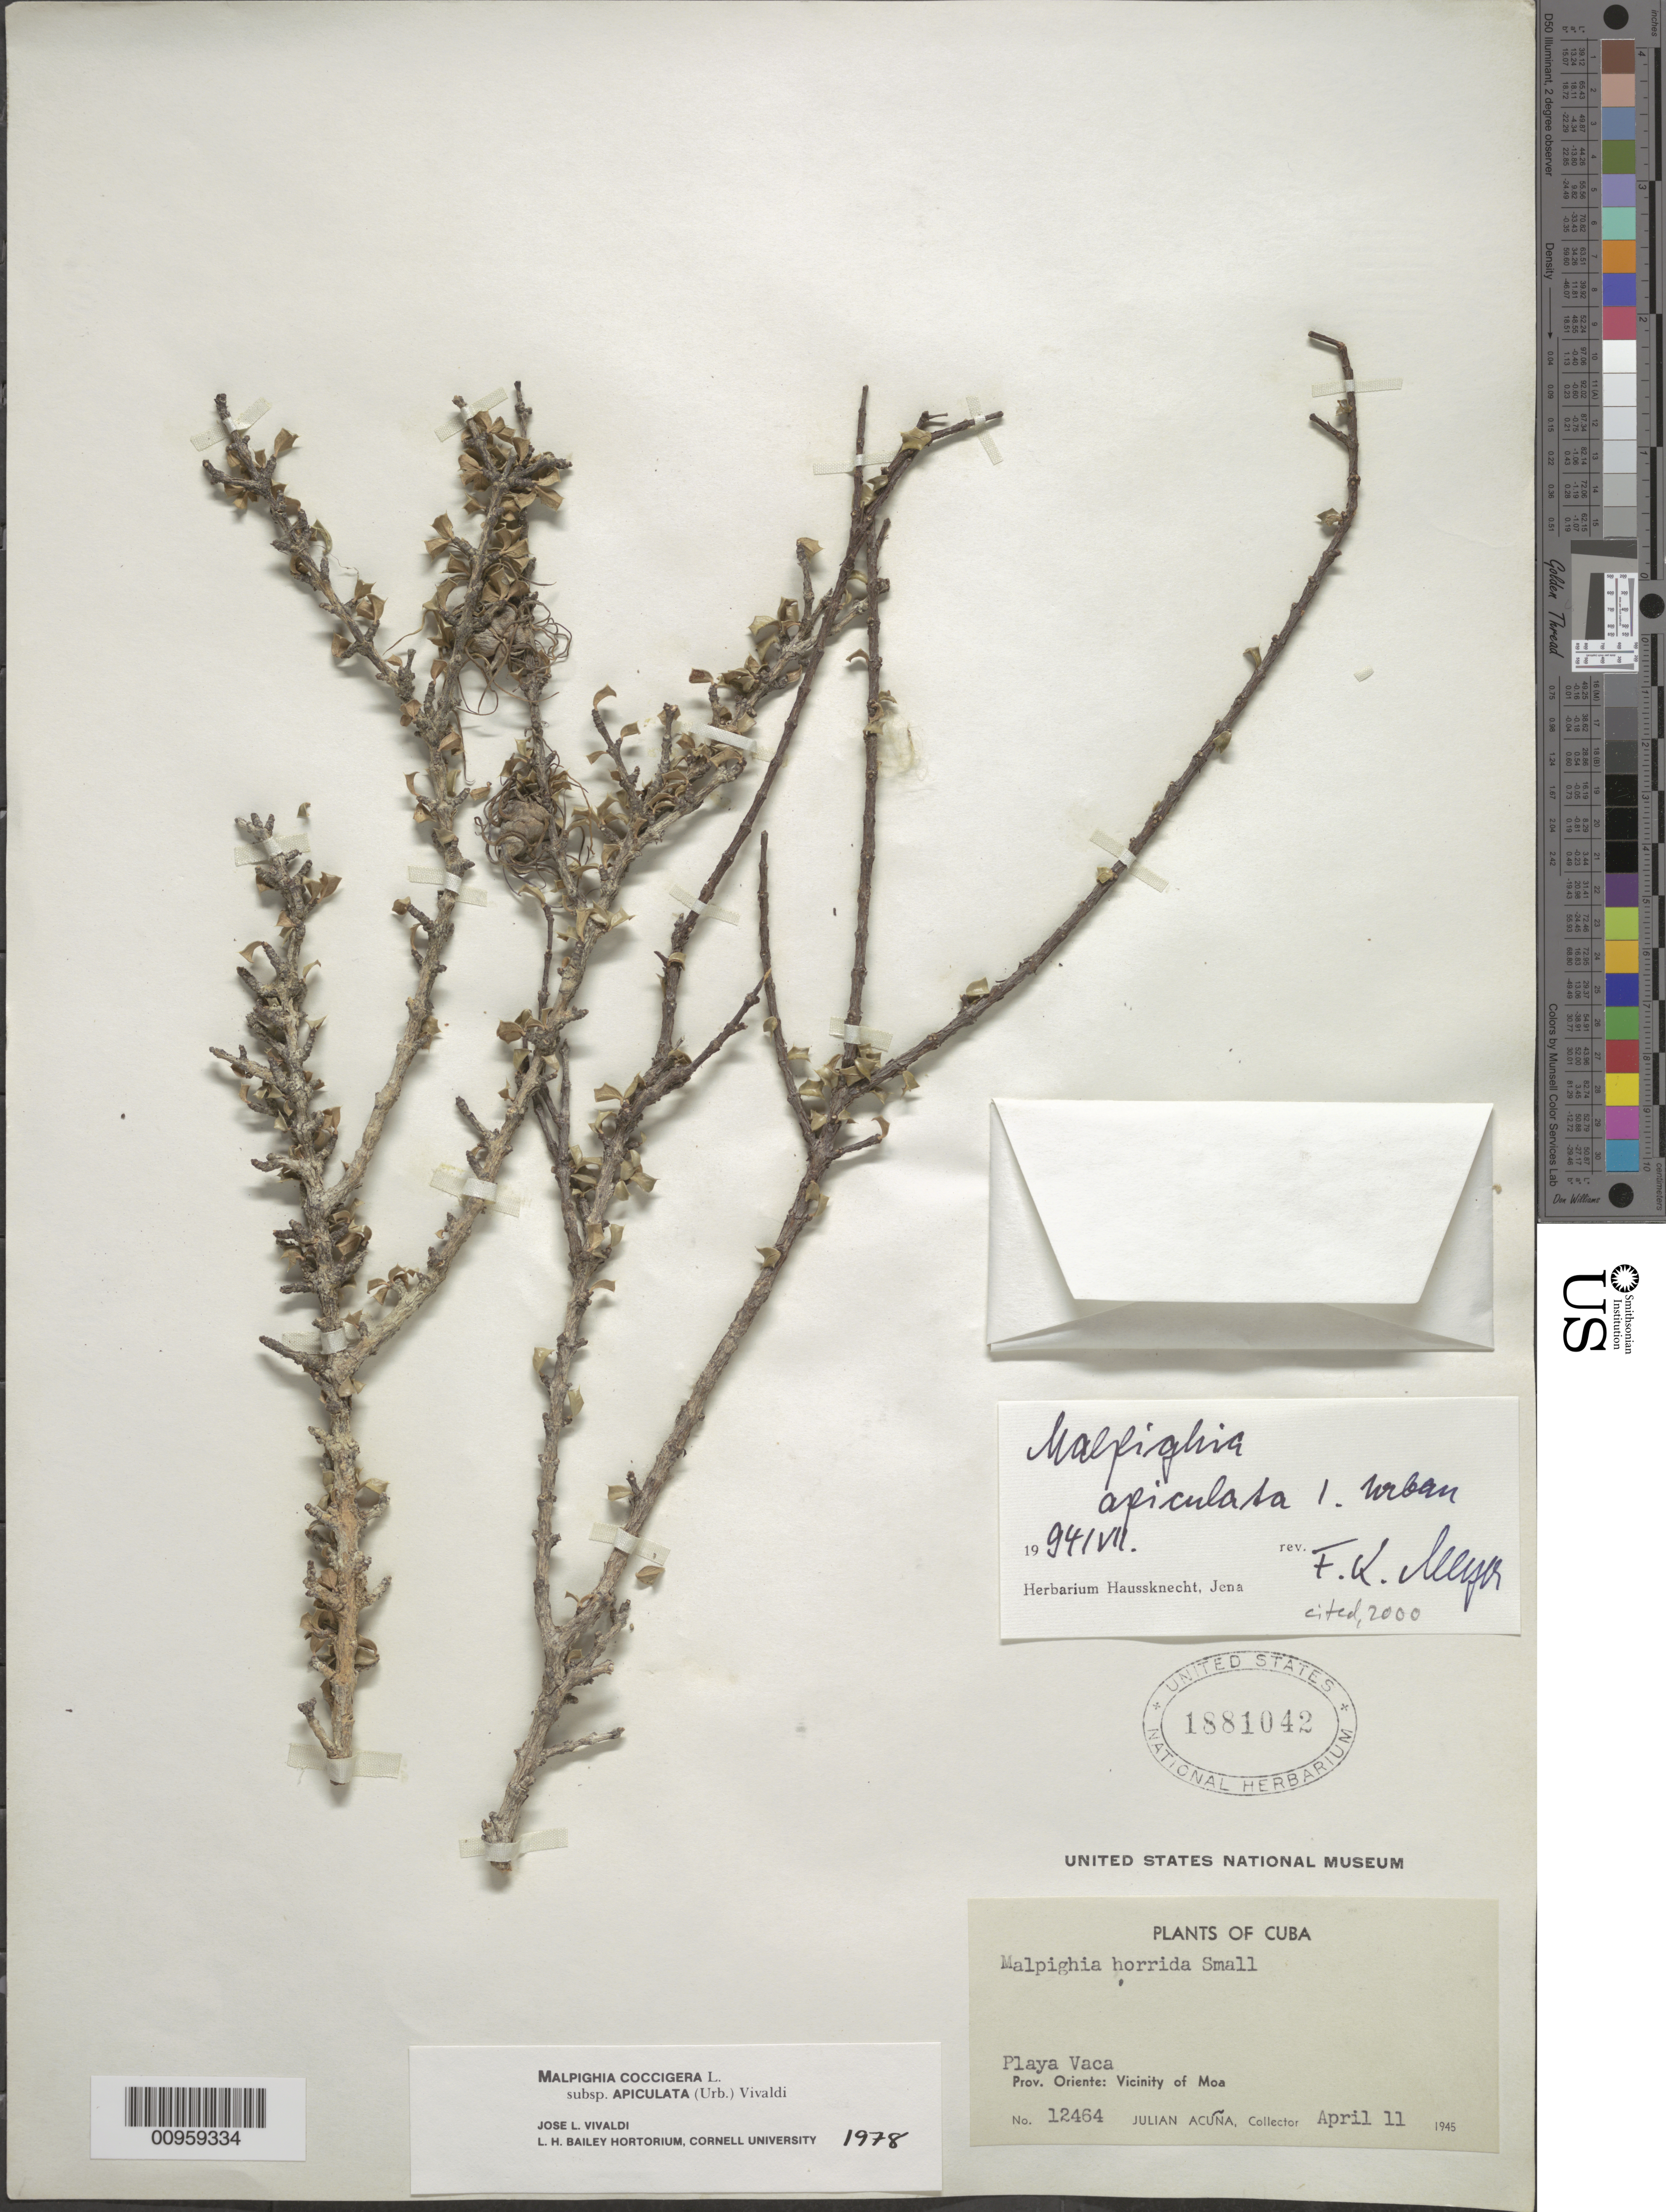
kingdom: Plantae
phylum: Tracheophyta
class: Magnoliopsida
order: Malpighiales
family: Malpighiaceae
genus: Malpighia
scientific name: Malpighia apiculata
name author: Urb.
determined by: Meyer, F. K.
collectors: J. Acuña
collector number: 12464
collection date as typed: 11 Apr 1945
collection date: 1945-04-11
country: Cuba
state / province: Holguín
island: Cuba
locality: Vicinity of Moa [Oriente], Playa Vaca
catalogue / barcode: US 1881042